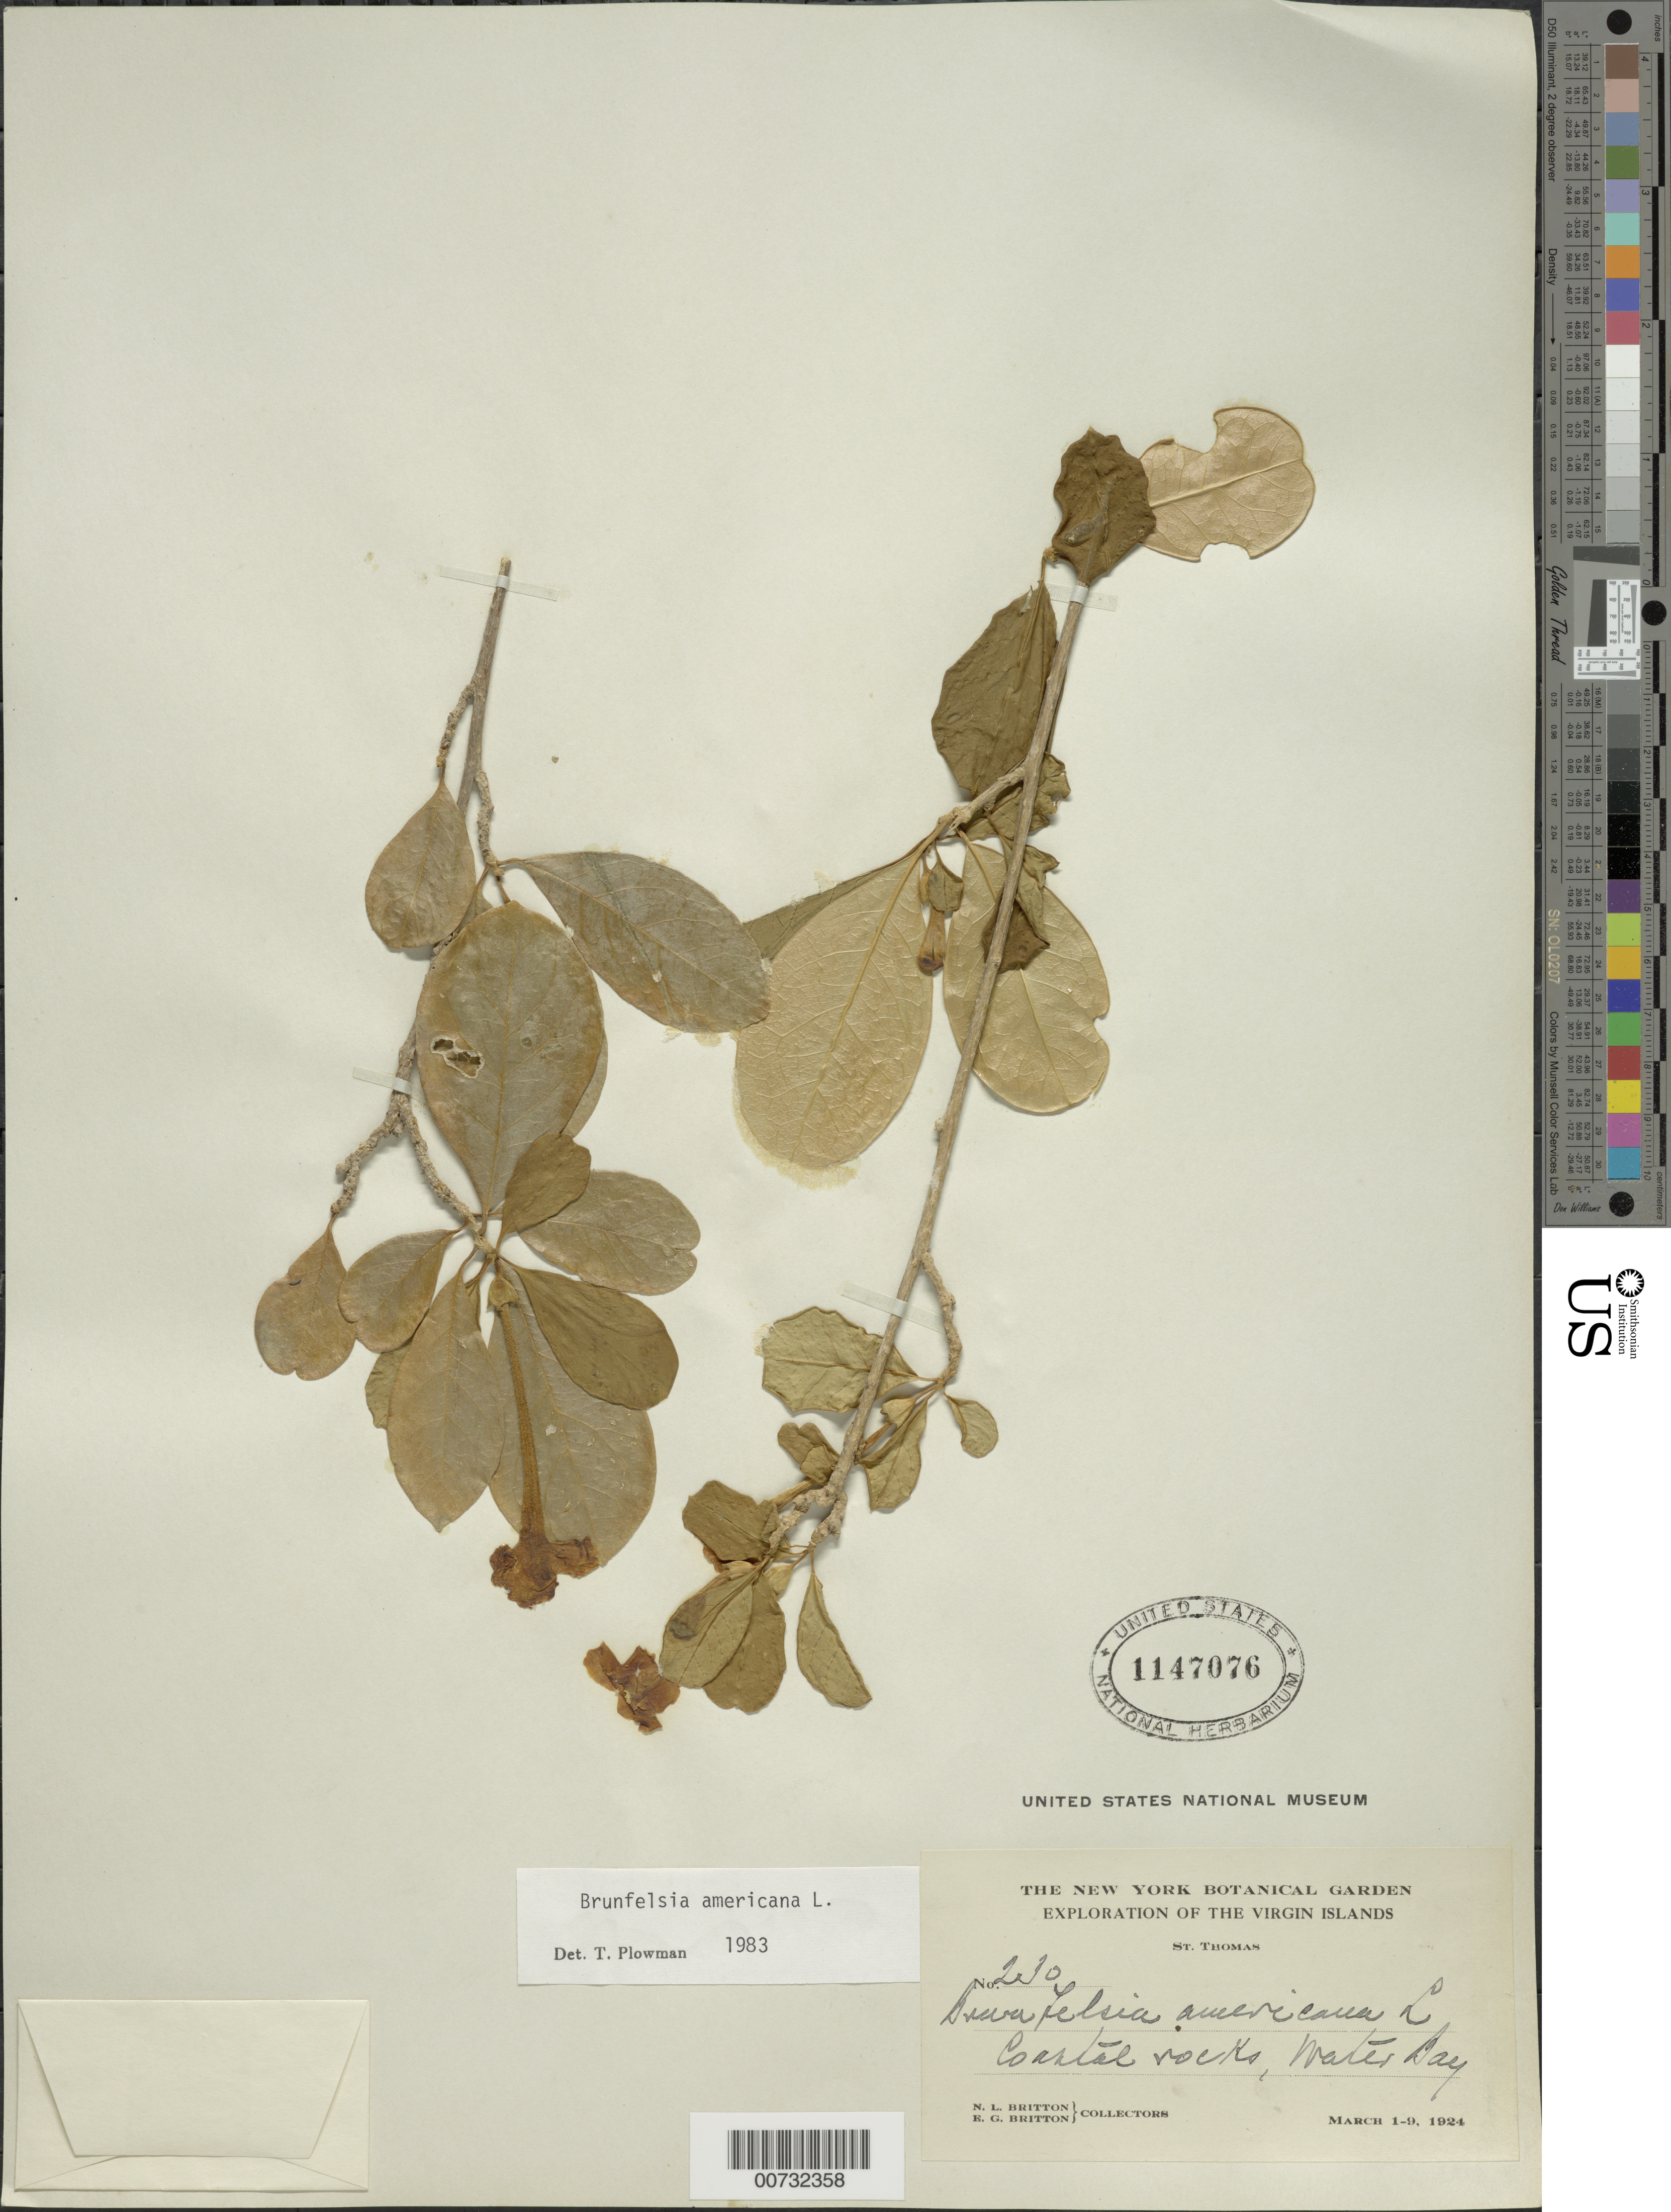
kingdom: Plantae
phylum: Tracheophyta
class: Magnoliopsida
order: Solanales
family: Solanaceae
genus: Brunfelsia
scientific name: Brunfelsia americana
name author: L.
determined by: Plowman, Timothy C.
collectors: N. Britton & E. G. Britton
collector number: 230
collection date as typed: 01 Mar 1924 to 09 Mar 1924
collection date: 1924-03-01/1924-03-09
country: U.S. Virgin Islands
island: St. Thomas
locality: Water bay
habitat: Coastal rocks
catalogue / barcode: US 1147076